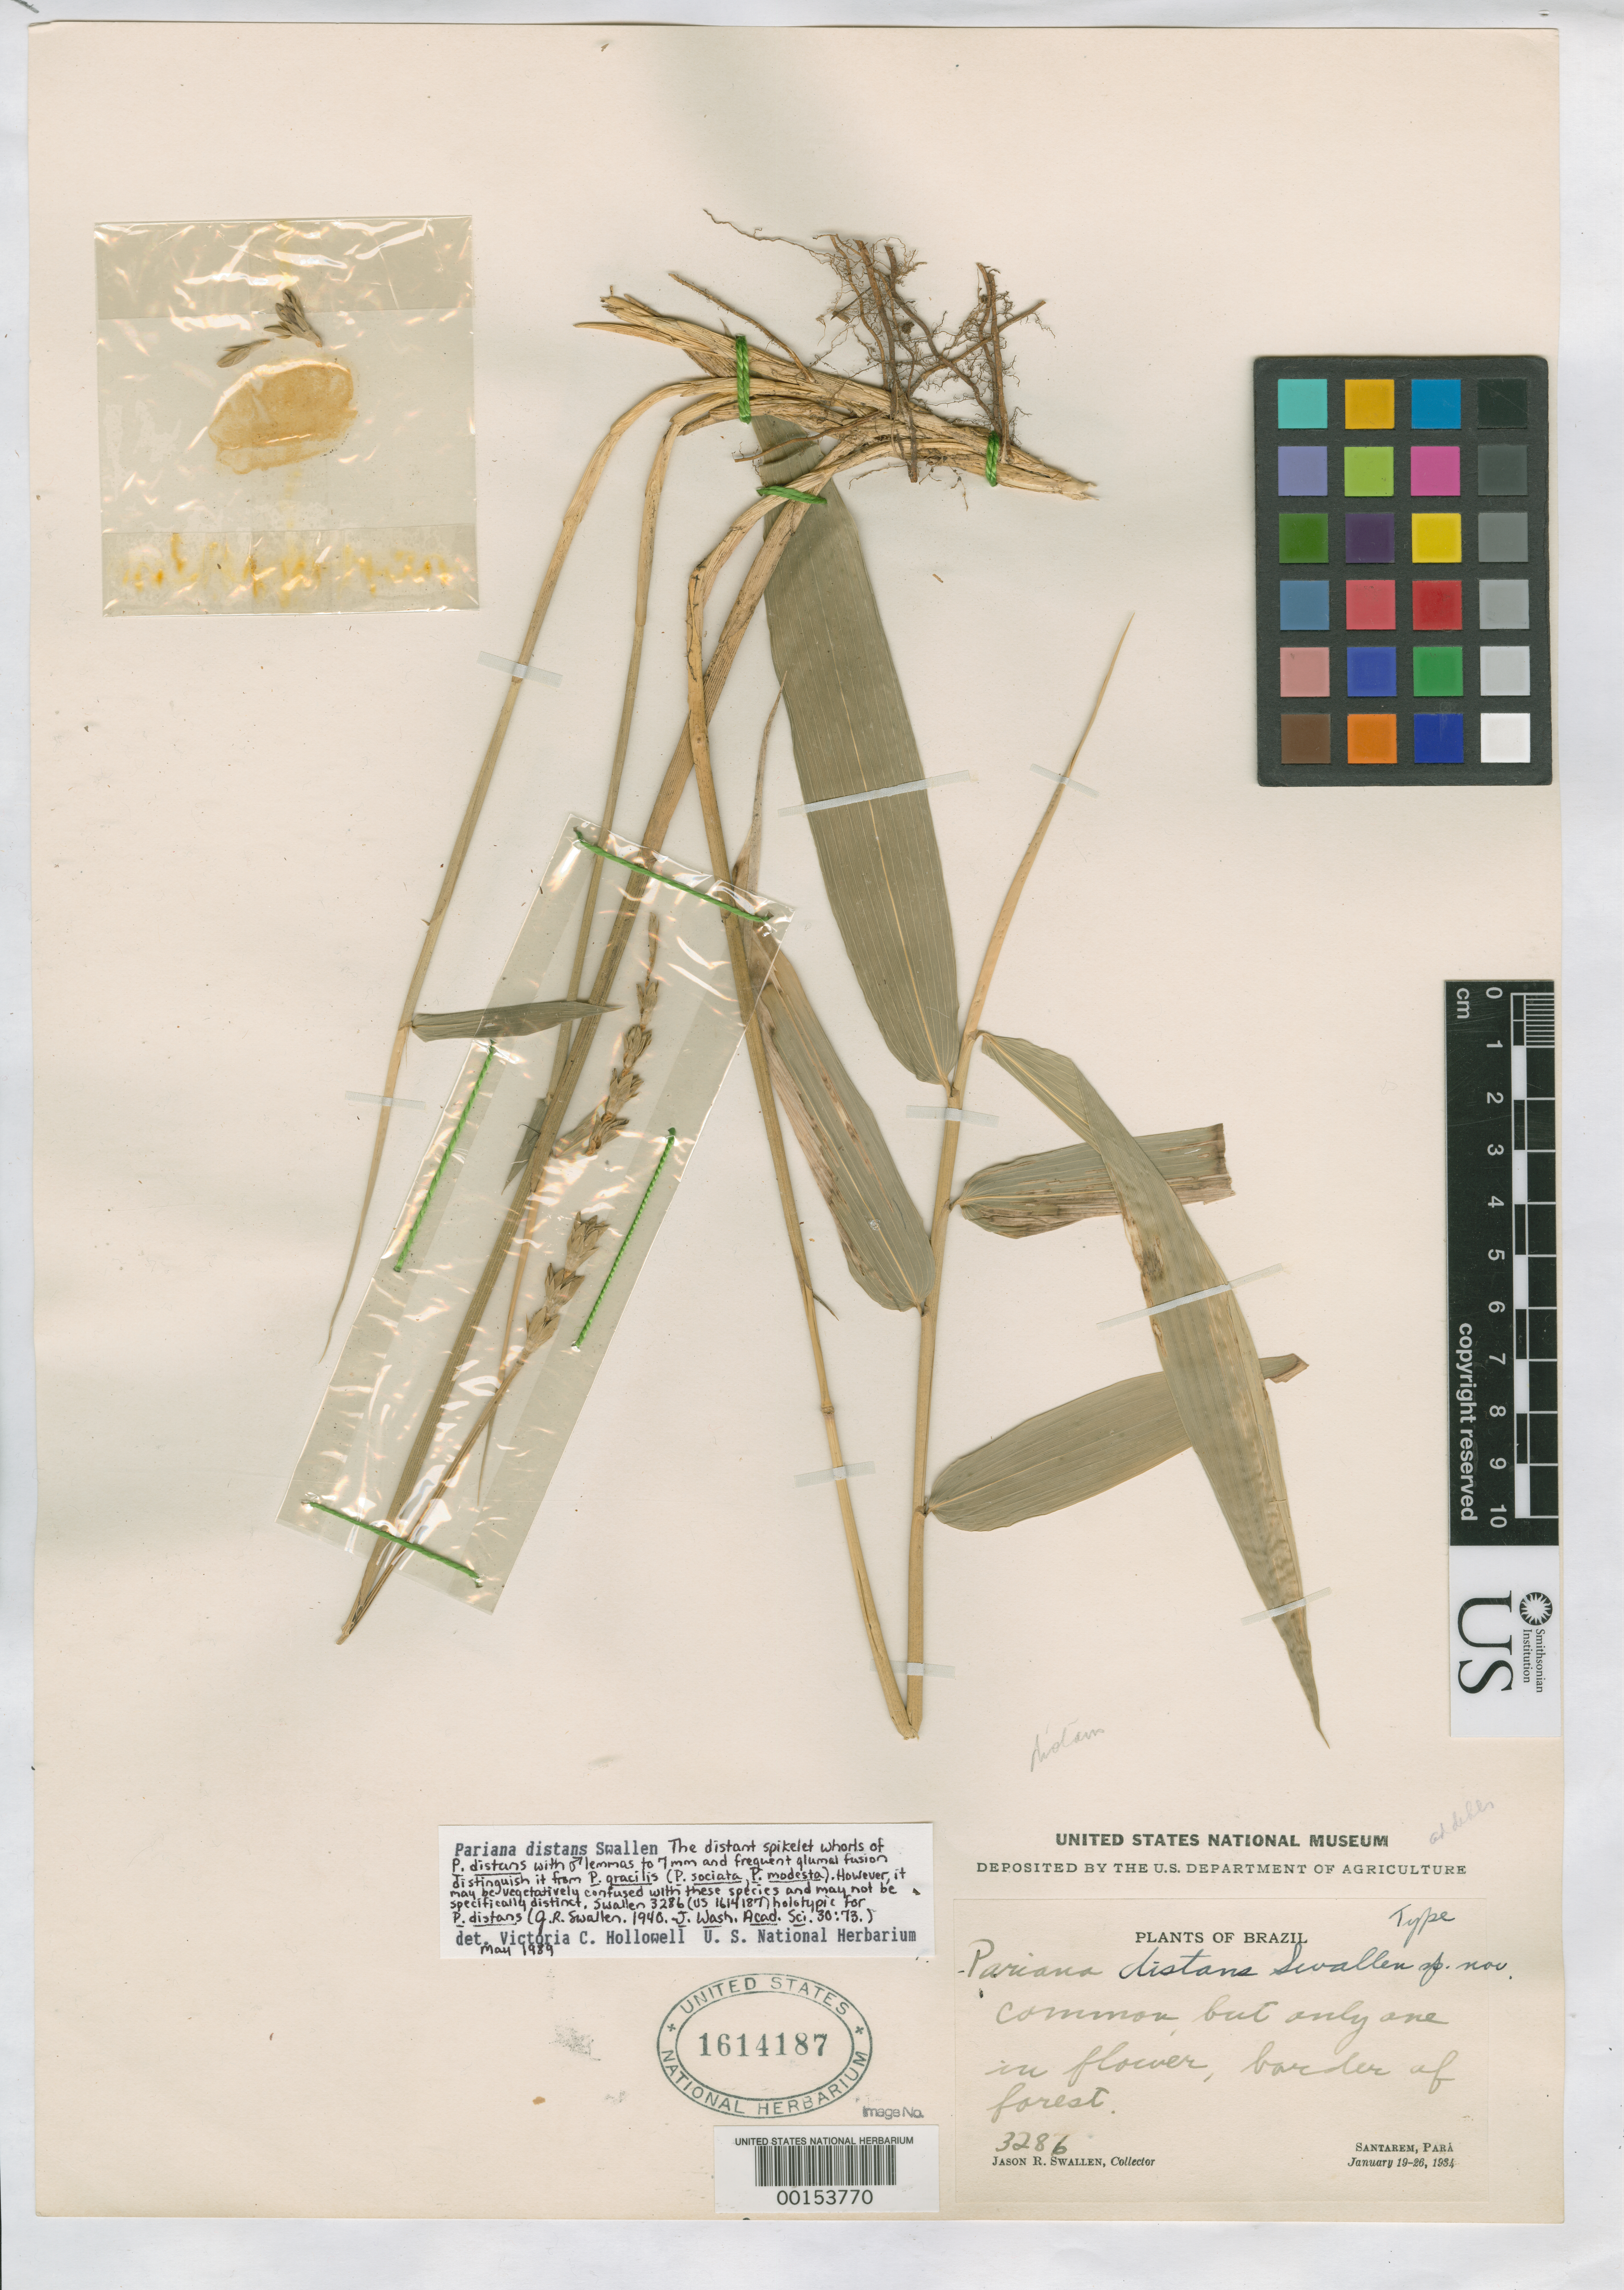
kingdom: Plantae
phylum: Tracheophyta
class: Liliopsida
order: Poales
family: Poaceae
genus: Pariana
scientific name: Pariana distans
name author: Swallen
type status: Holotype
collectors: J. R. Swallen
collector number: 3286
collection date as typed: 19 Jan 1934 to 26 Jan 1934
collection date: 1934-01-19/1934-01-26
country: Brazil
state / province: Pará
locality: Santarem.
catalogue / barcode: US 1614187